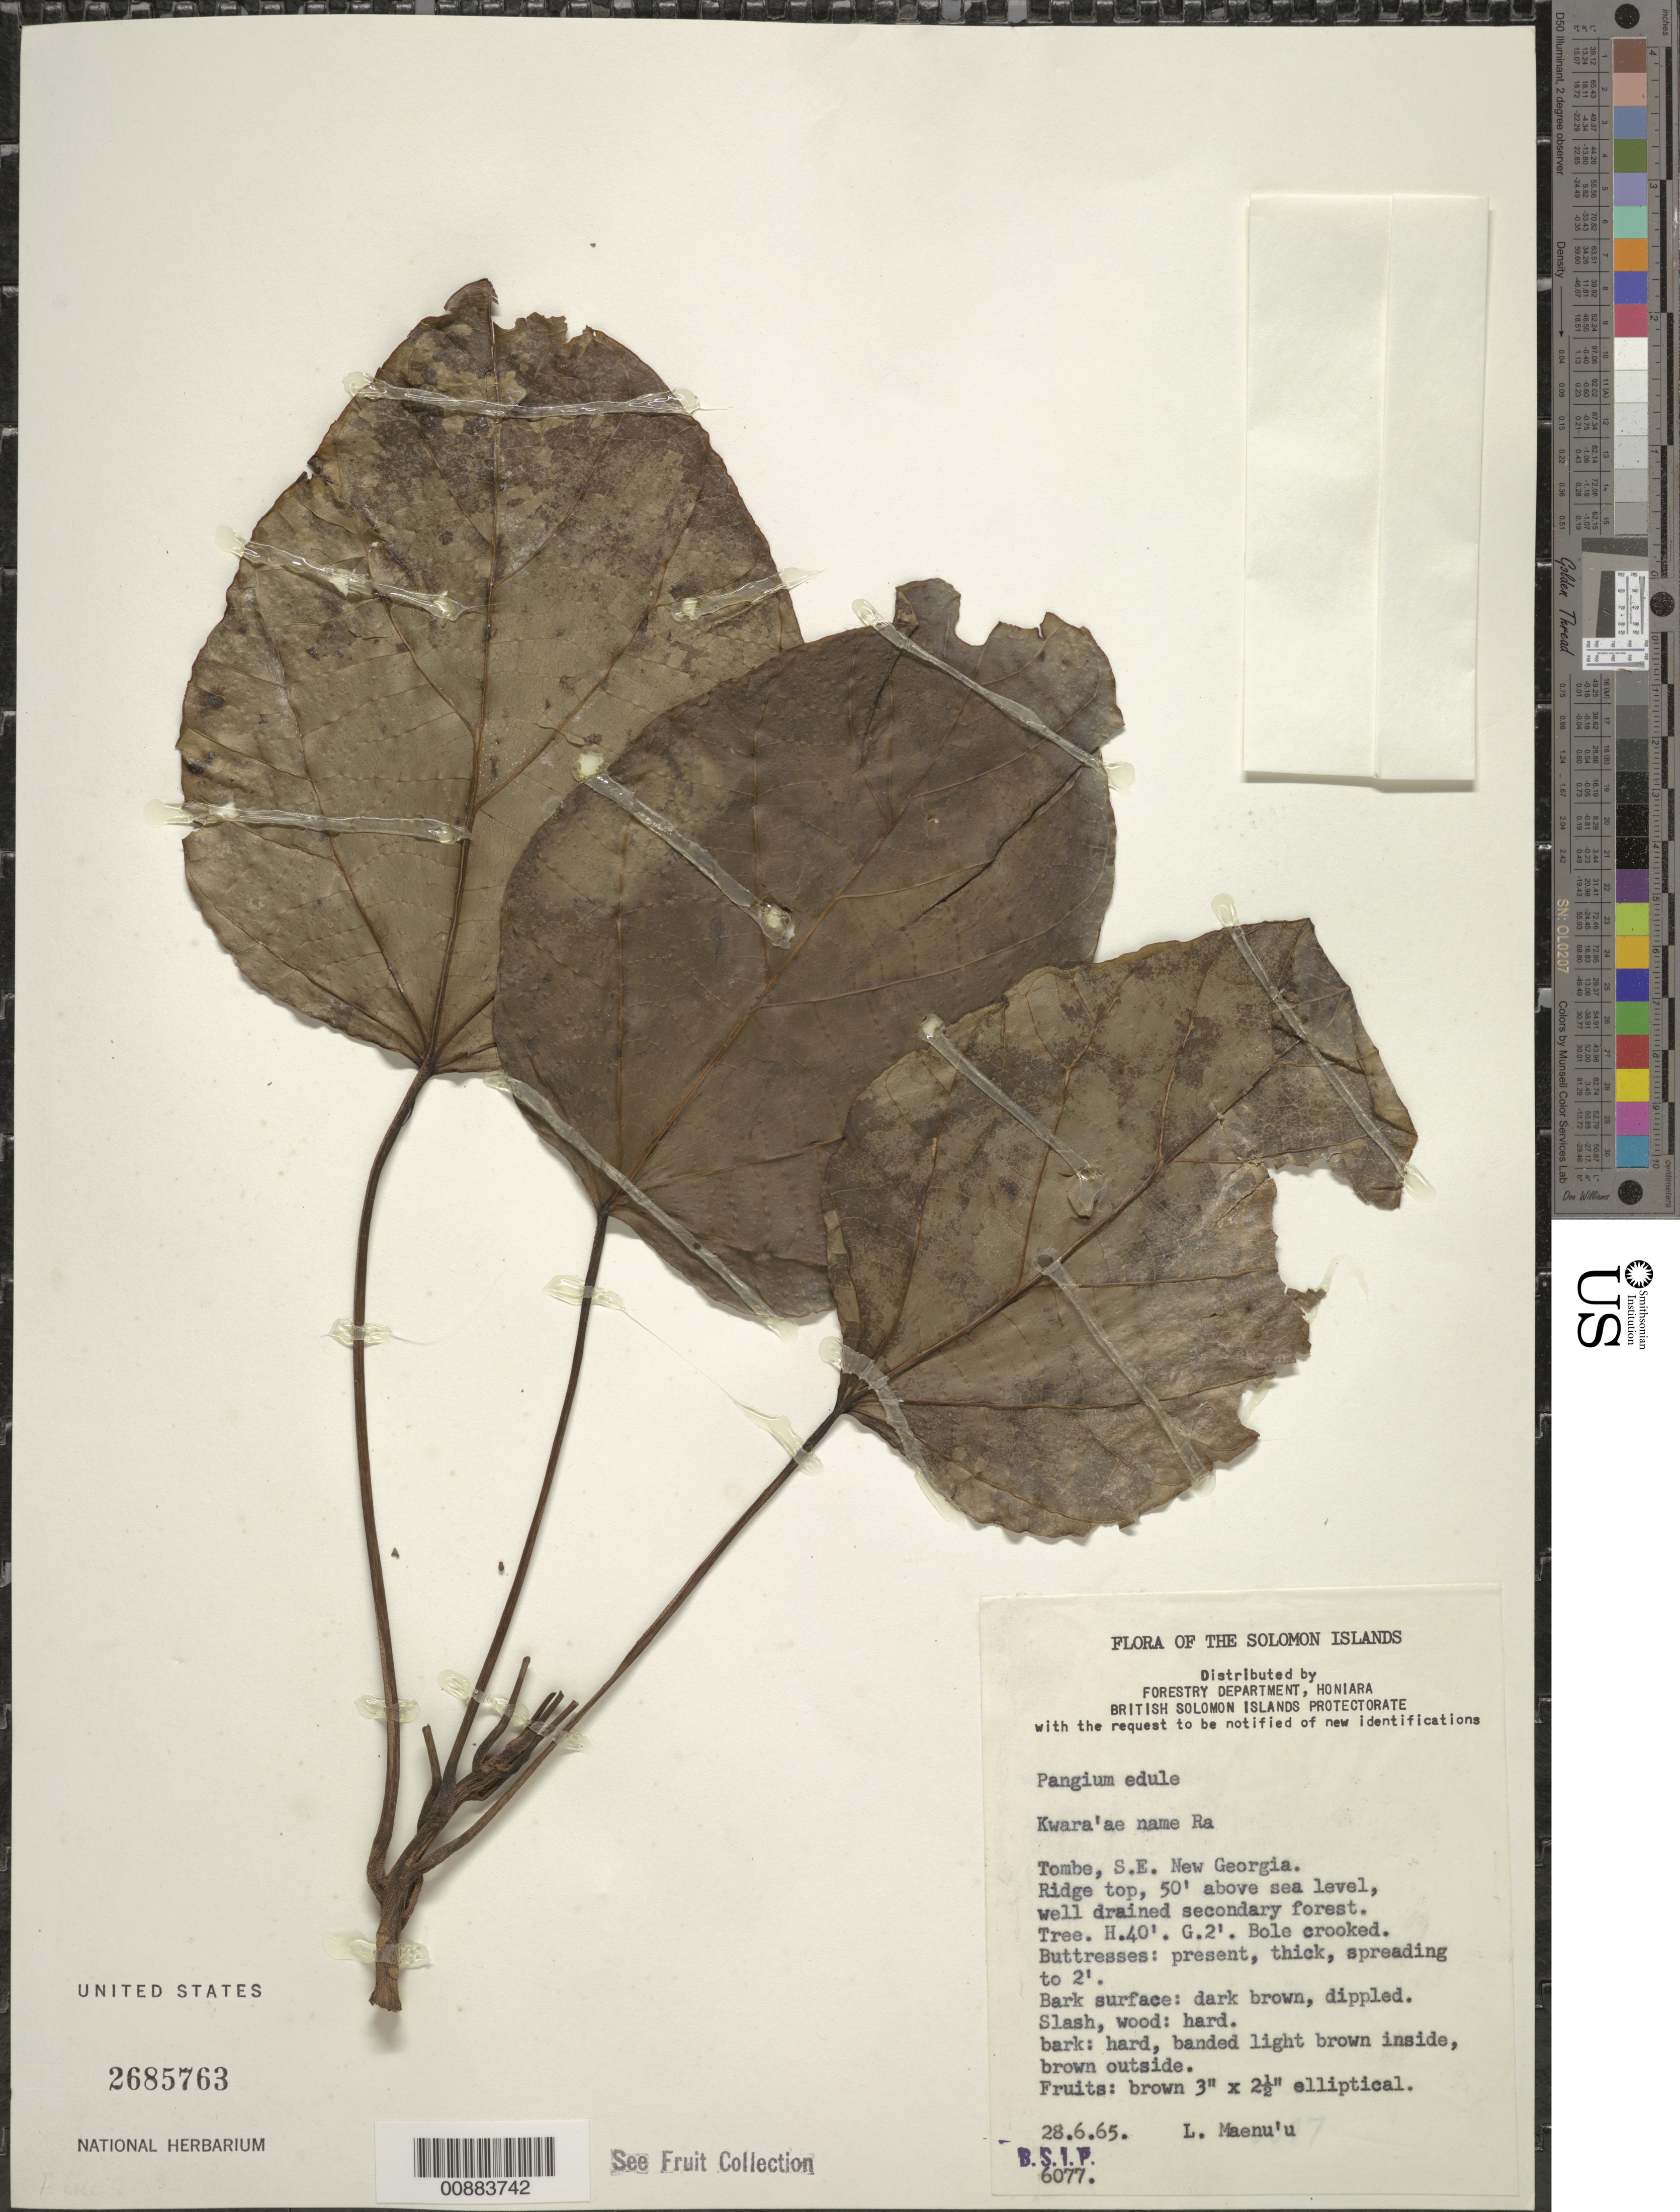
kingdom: Plantae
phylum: Tracheophyta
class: Magnoliopsida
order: Malpighiales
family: Achariaceae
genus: Pangium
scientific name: Pangium edule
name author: Reinw.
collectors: L. Maenu'u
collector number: BSIP 6077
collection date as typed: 28 Jun 1965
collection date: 1965-06-28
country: Solomon Islands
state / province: Western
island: New Georgia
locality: Tombe, SE New Georgia.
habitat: Ridge top, well drained secondary forest.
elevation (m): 15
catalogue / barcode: US 2685763